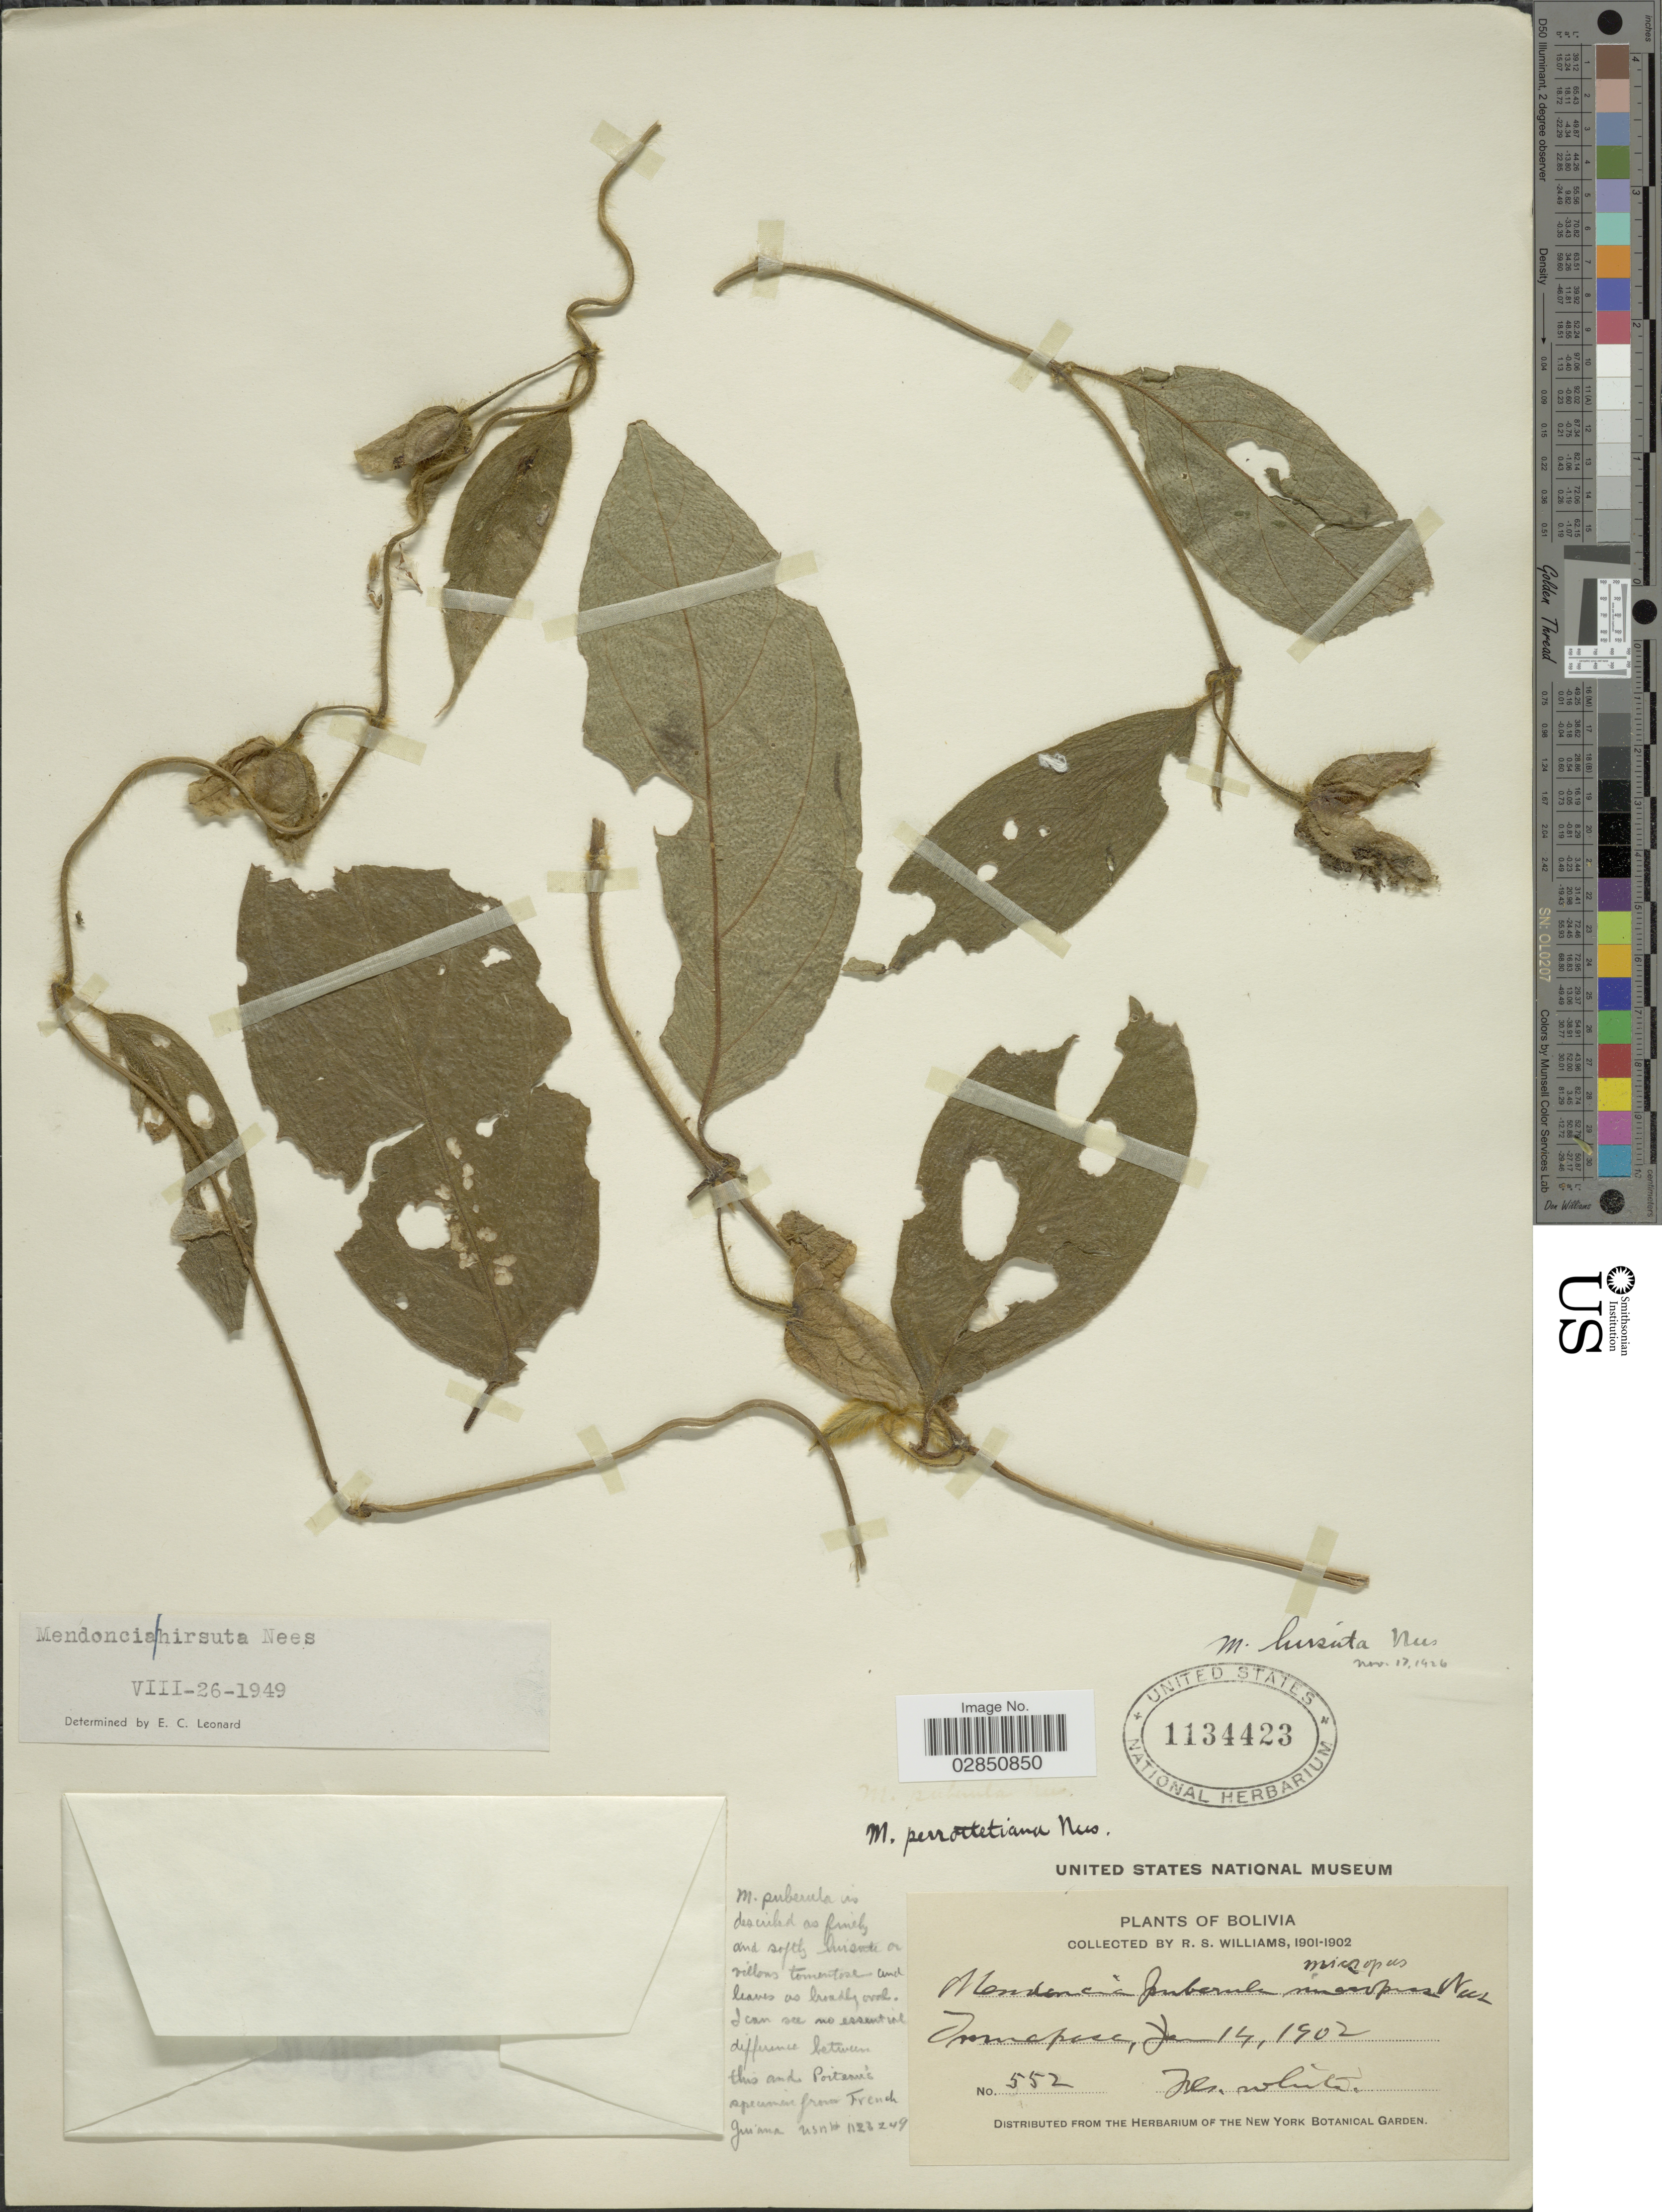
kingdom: Plantae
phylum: Tracheophyta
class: Magnoliopsida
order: Lamiales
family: Acanthaceae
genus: Mendoncia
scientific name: Mendoncia bivalvis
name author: (L. f.) Merr.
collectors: R. S. Williams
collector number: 552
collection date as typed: Jan. 14, 1902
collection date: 1902-01-14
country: Bolivia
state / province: La Paz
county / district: Iturralde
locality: Tumupasa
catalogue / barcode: US 1134423